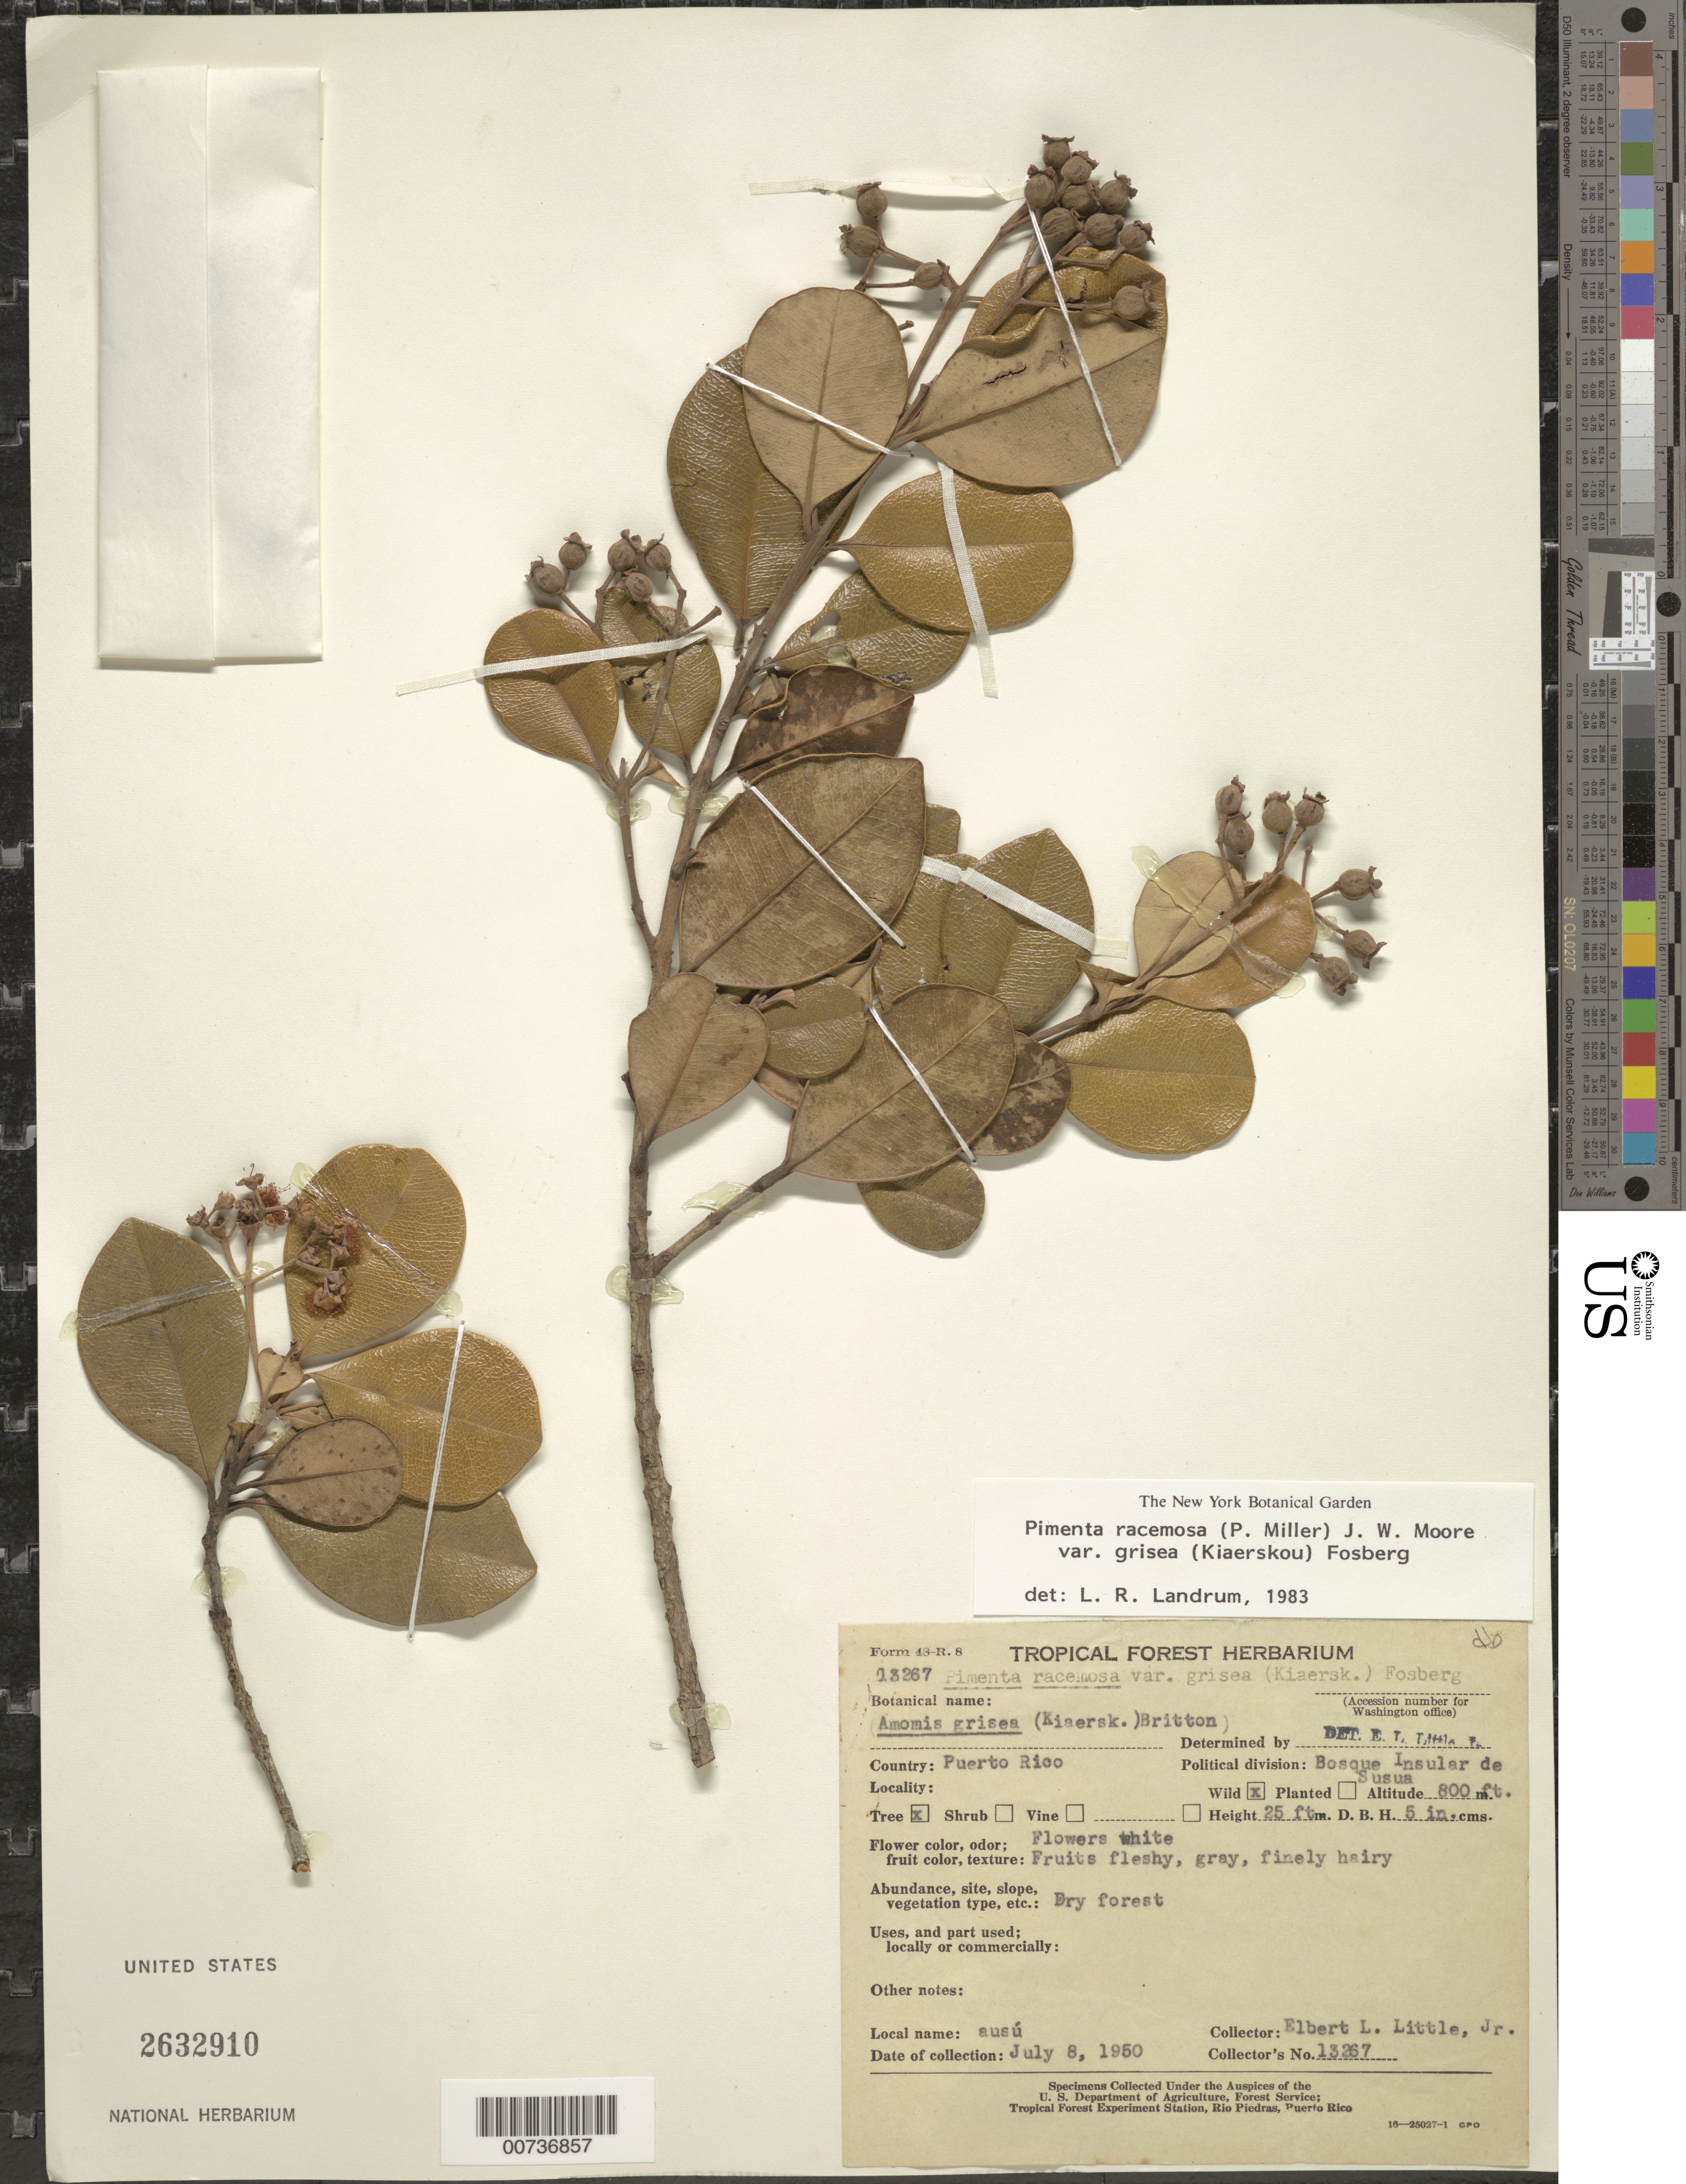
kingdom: Plantae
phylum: Tracheophyta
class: Magnoliopsida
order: Myrtales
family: Myrtaceae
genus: Pimenta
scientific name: Pimenta racemosa var. grisea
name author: (Kiaersk.) Fosberg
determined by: Landrum, L. R.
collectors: E. L. Little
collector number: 13267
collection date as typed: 08 Jul 1950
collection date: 1950-07-08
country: Puerto Rico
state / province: Sabana Grande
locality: Bosque Insular de Susúa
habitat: Dry forest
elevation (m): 244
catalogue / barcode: US 2632910